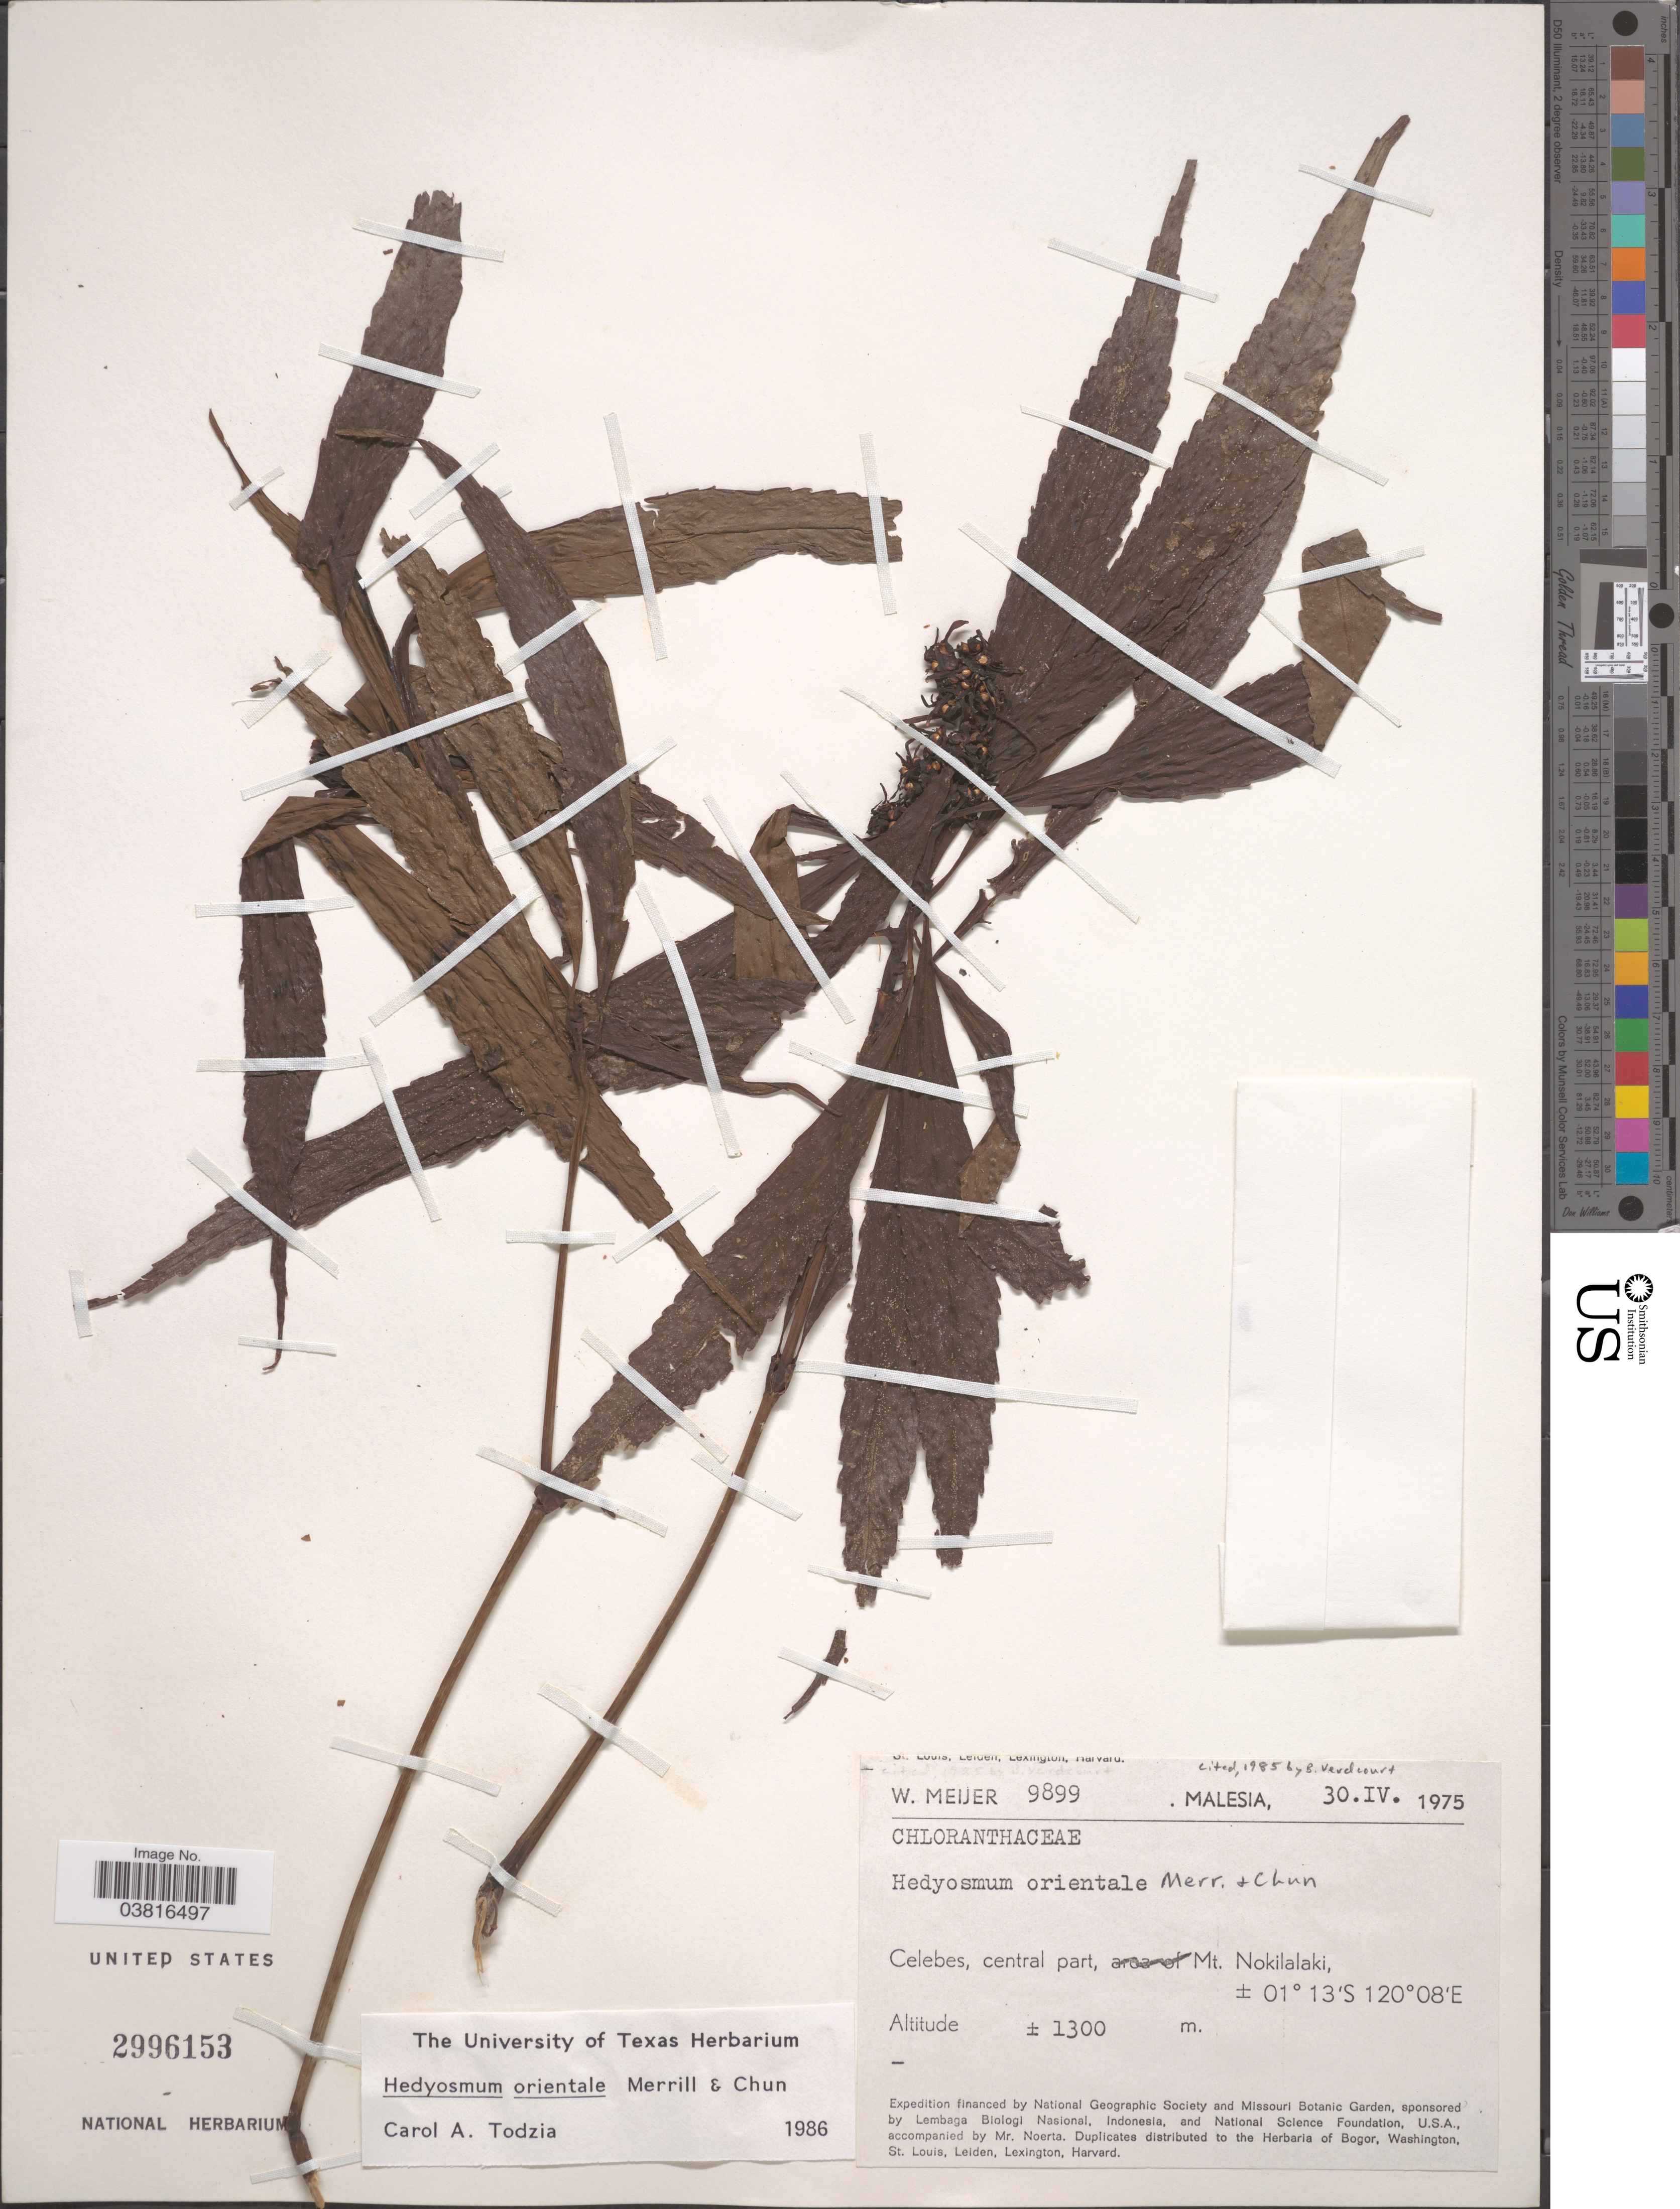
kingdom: Plantae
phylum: Tracheophyta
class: Magnoliopsida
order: Chloranthales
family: Chloranthaceae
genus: Hedyosmum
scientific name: Hedyosmum orientale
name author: Merr. & Chun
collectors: W. Meijer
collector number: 9899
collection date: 1975-04-30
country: Malaysia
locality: Malesia. Celebes, central part, Mt. Nokilalaki.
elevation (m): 1300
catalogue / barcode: US 2996153